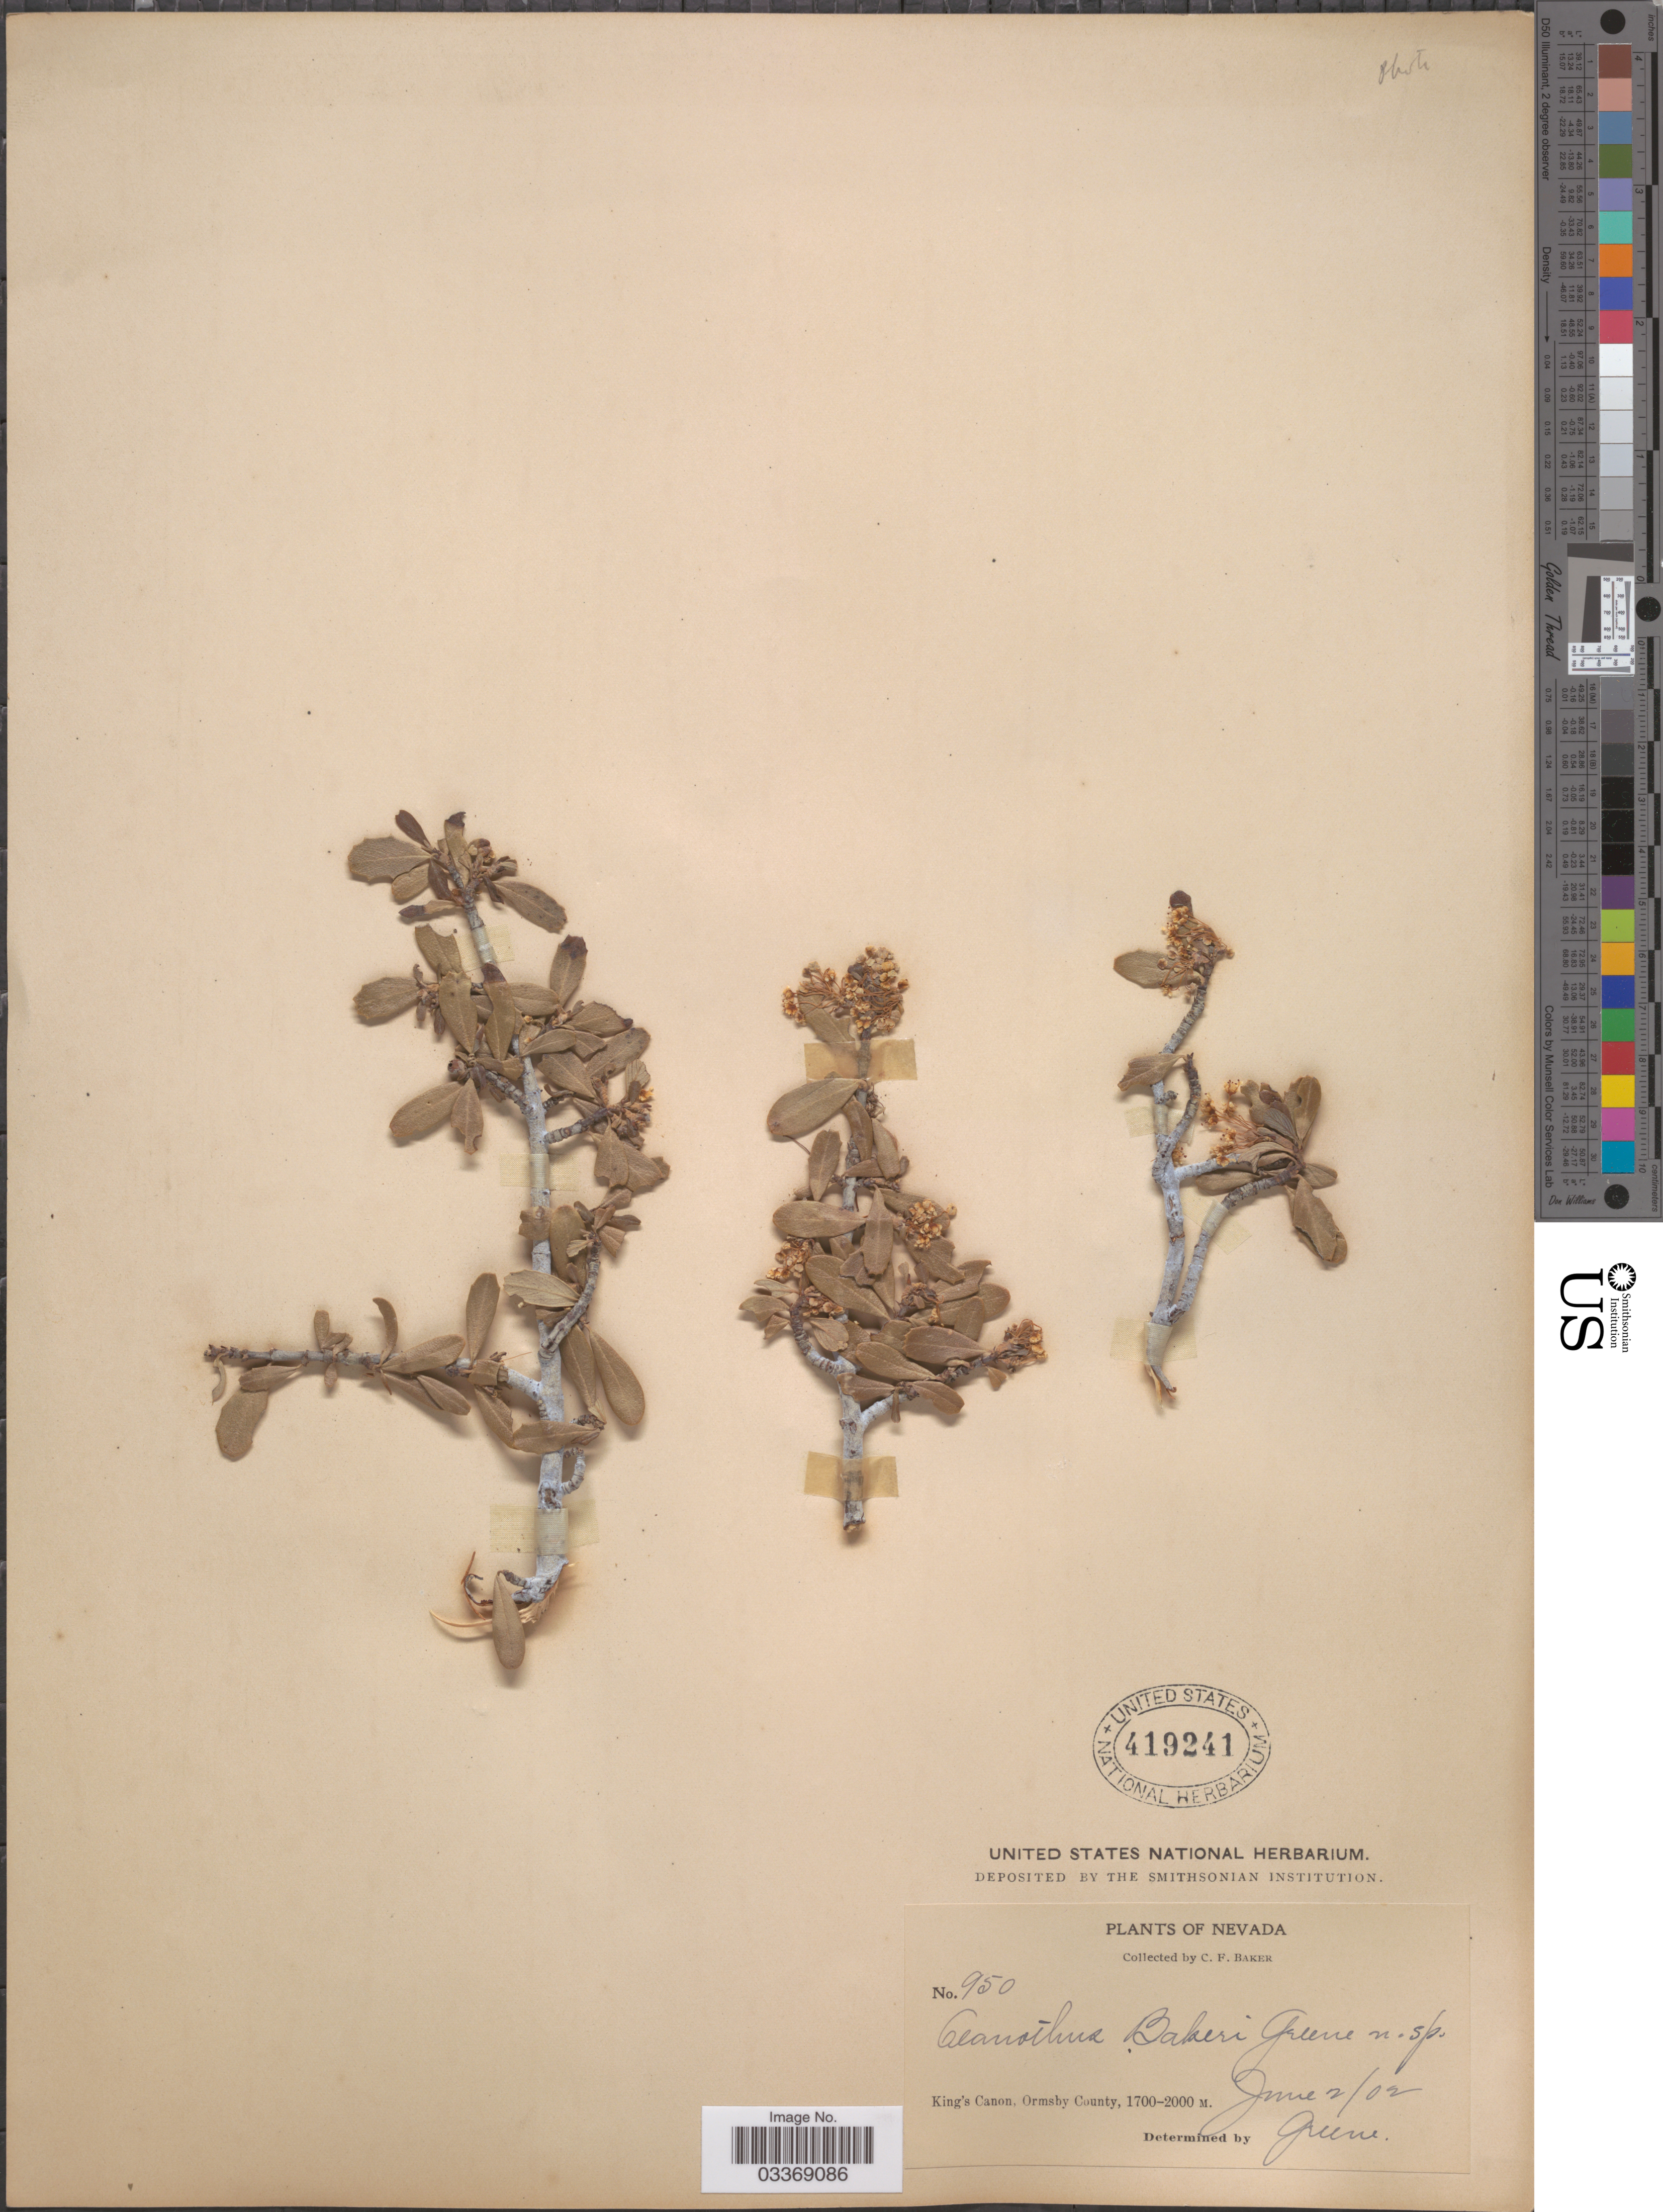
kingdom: Plantae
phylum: Tracheophyta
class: Magnoliopsida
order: Rosales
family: Rhamnaceae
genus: Ceanothus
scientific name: Ceanothus cuneatus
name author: (Hook.) Nutt.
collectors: C. F. Baker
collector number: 950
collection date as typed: Transcribed d/m/y: 2/6/2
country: United States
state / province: Nevada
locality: King's Canon, Ormsby County.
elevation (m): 1700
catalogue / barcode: US 419241